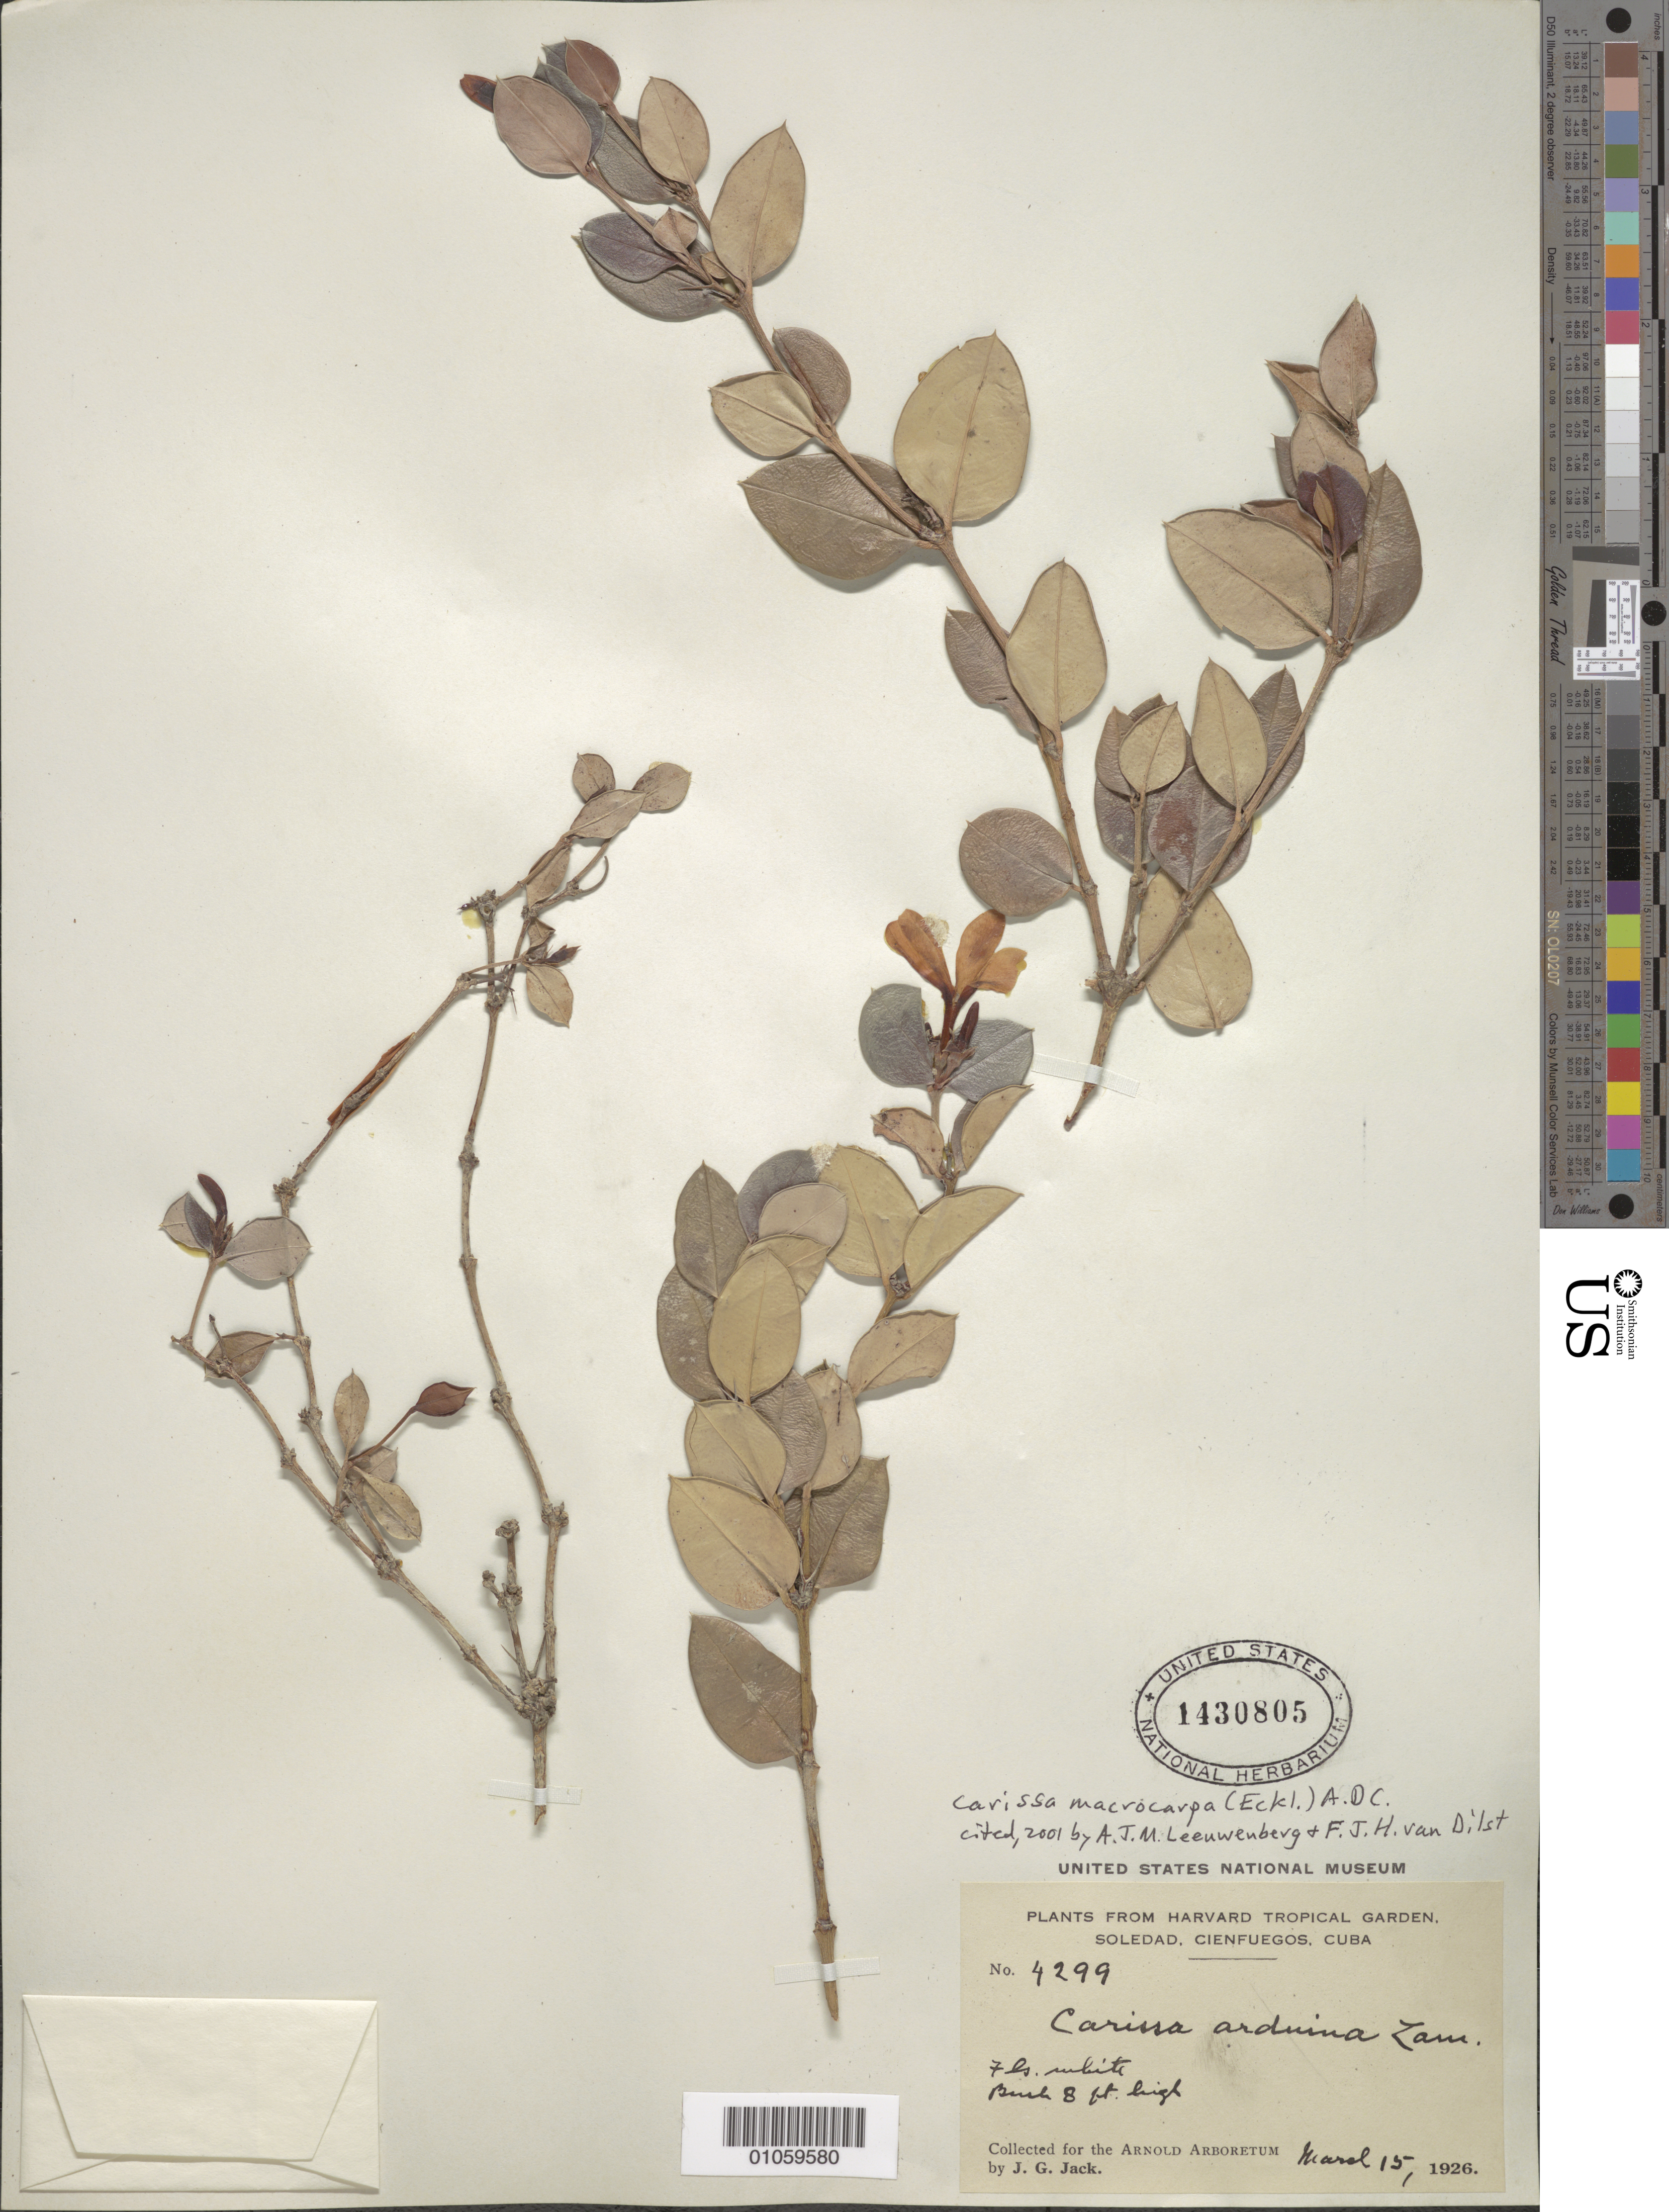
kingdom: Plantae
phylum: Tracheophyta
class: Magnoliopsida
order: Gentianales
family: Apocynaceae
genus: Carissa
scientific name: Carissa macrocarpa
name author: (Eckl.) A. DC.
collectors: J. G. Jack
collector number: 4299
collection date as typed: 15 Mar 1926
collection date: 1926-03-15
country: Cuba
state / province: Cienfuegos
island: Cuba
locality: Soledad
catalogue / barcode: US 1430805